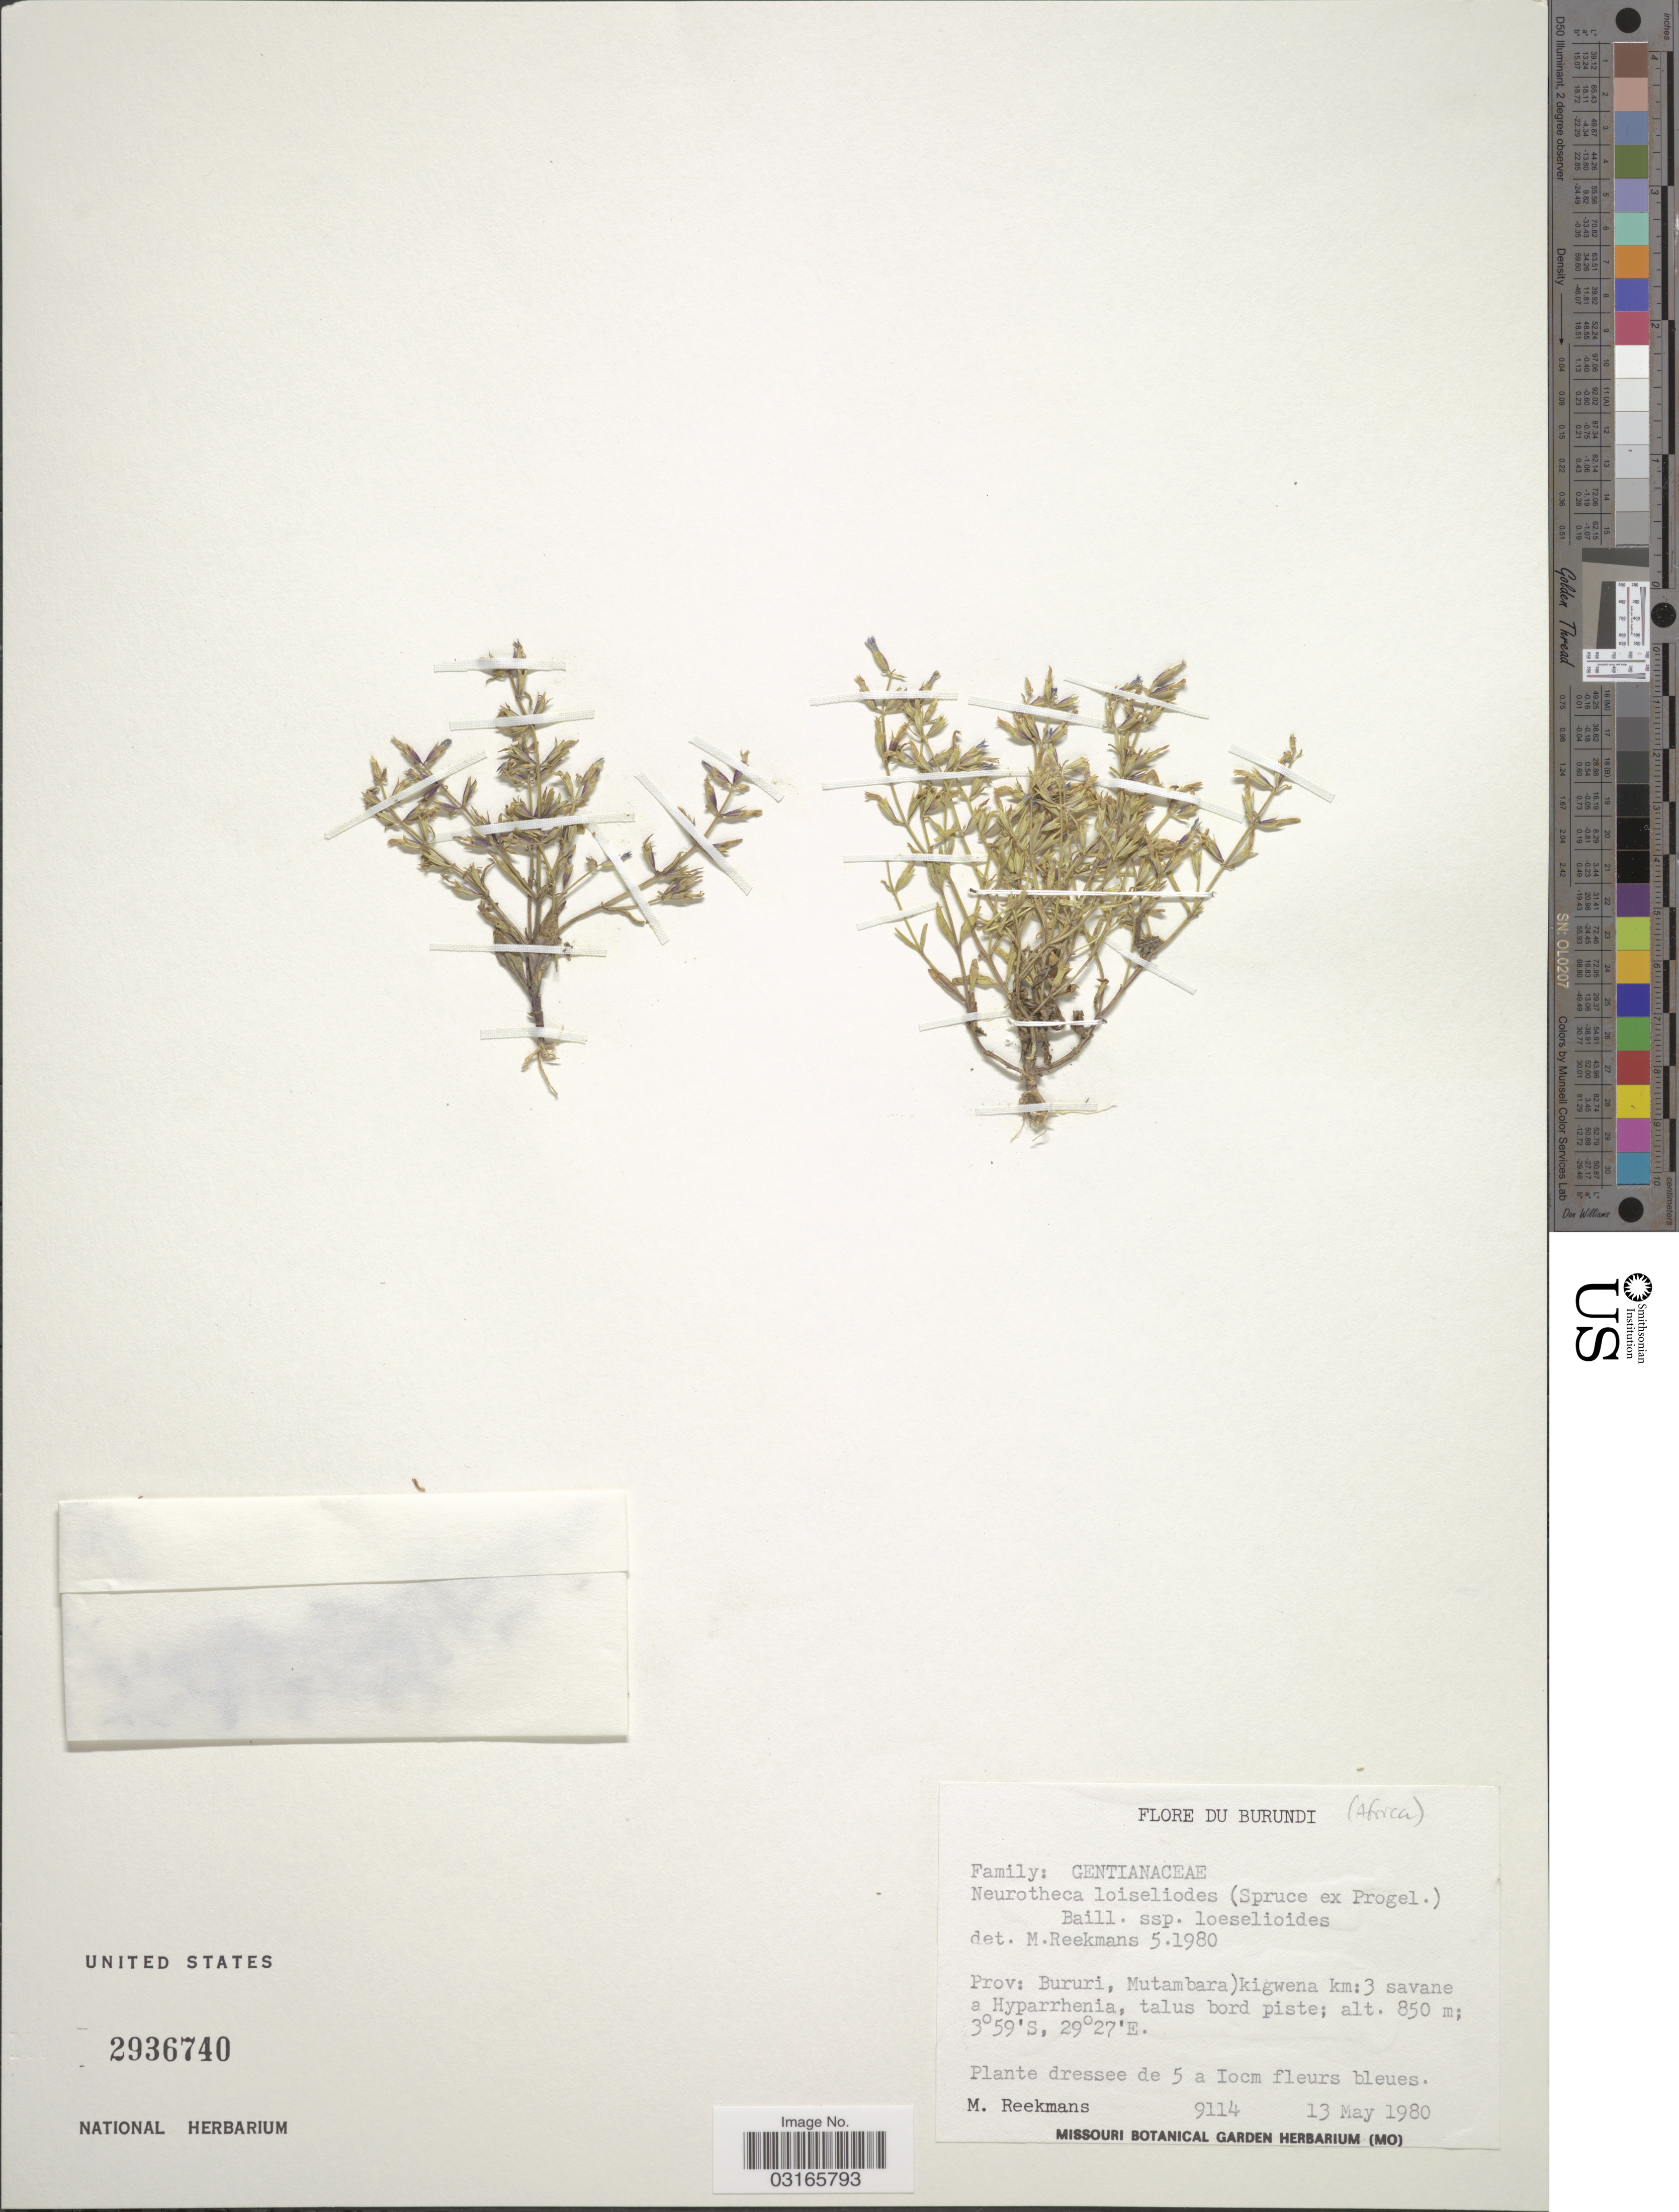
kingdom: Plantae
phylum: Tracheophyta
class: Magnoliopsida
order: Gentianales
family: Gentianaceae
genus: Neurotheca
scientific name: Neurotheca loeselioides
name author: (Spruce ex Progel) Baill.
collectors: M. Reekmans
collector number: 9114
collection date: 1980-05-13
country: Burundi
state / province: Bururi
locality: Prov: Bururi, Mutambara) kigwena km: 3.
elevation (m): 850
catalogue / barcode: US 2936740